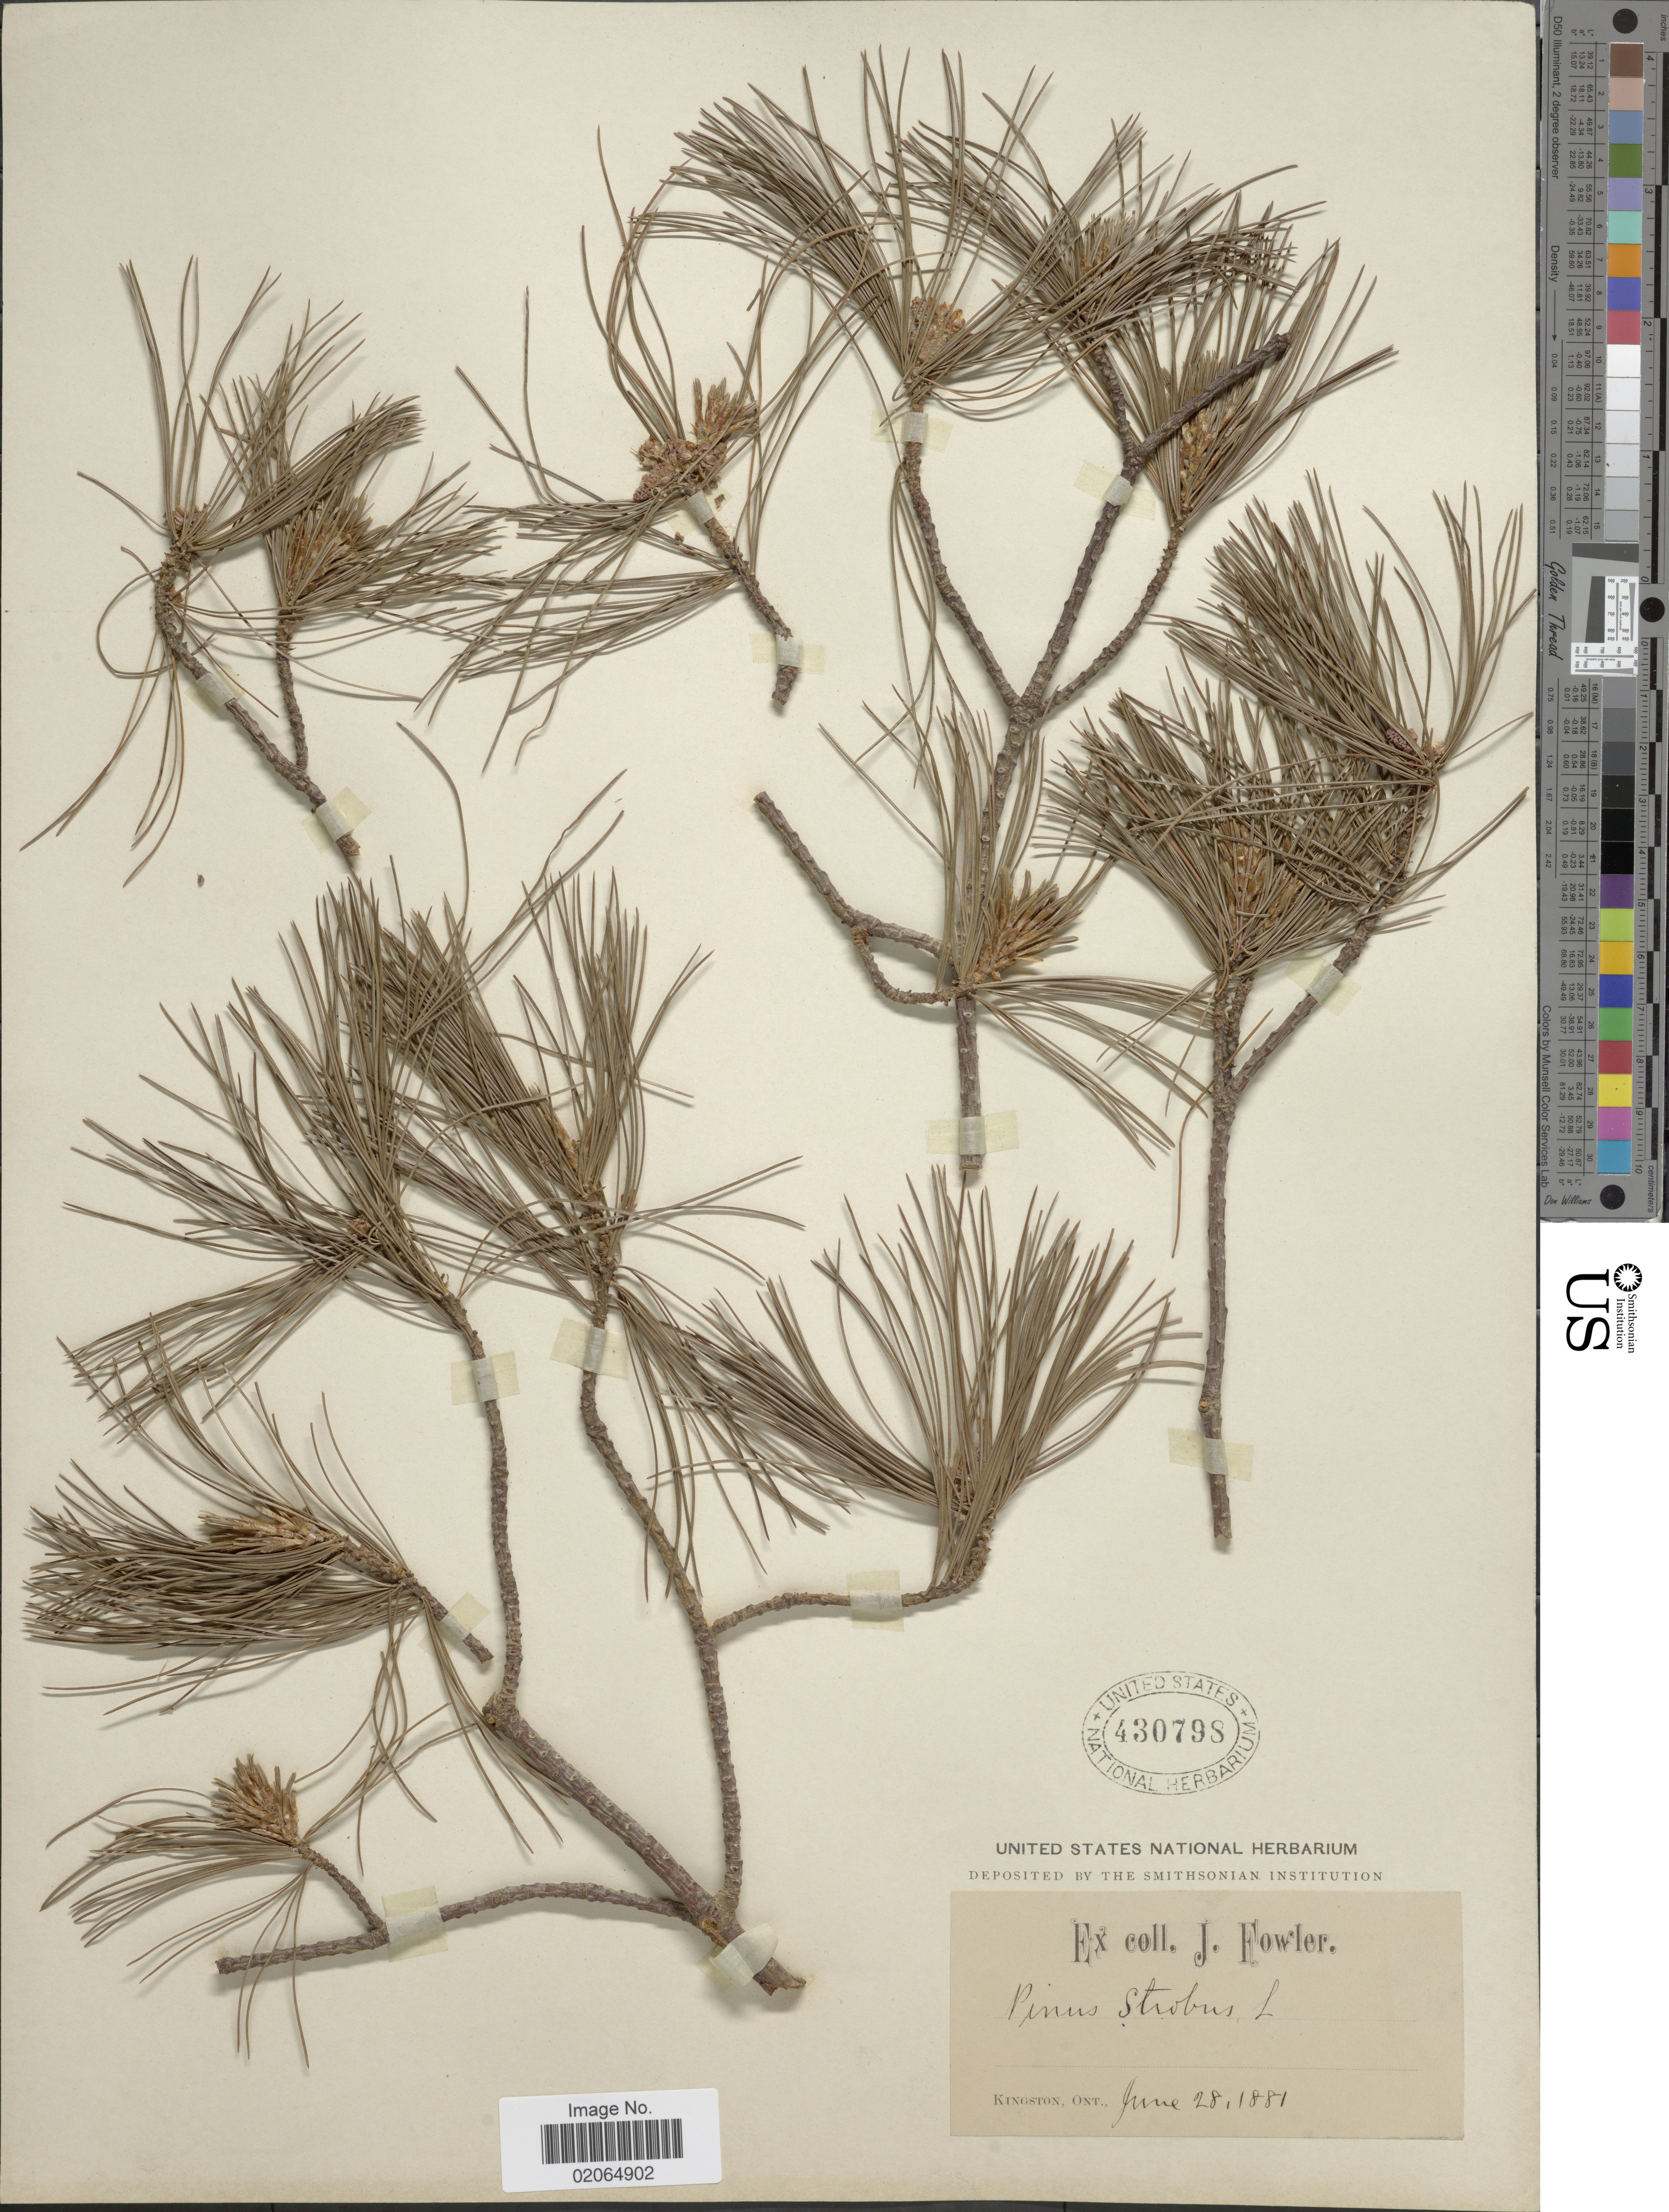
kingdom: Plantae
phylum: Tracheophyta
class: Pinopsida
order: Pinales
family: Pinaceae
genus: Pinus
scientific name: Pinus strobus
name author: L.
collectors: ex herb. J. Fowler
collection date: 1881-06-28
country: Canada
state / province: Ontario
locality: Kingston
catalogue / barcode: US 430798